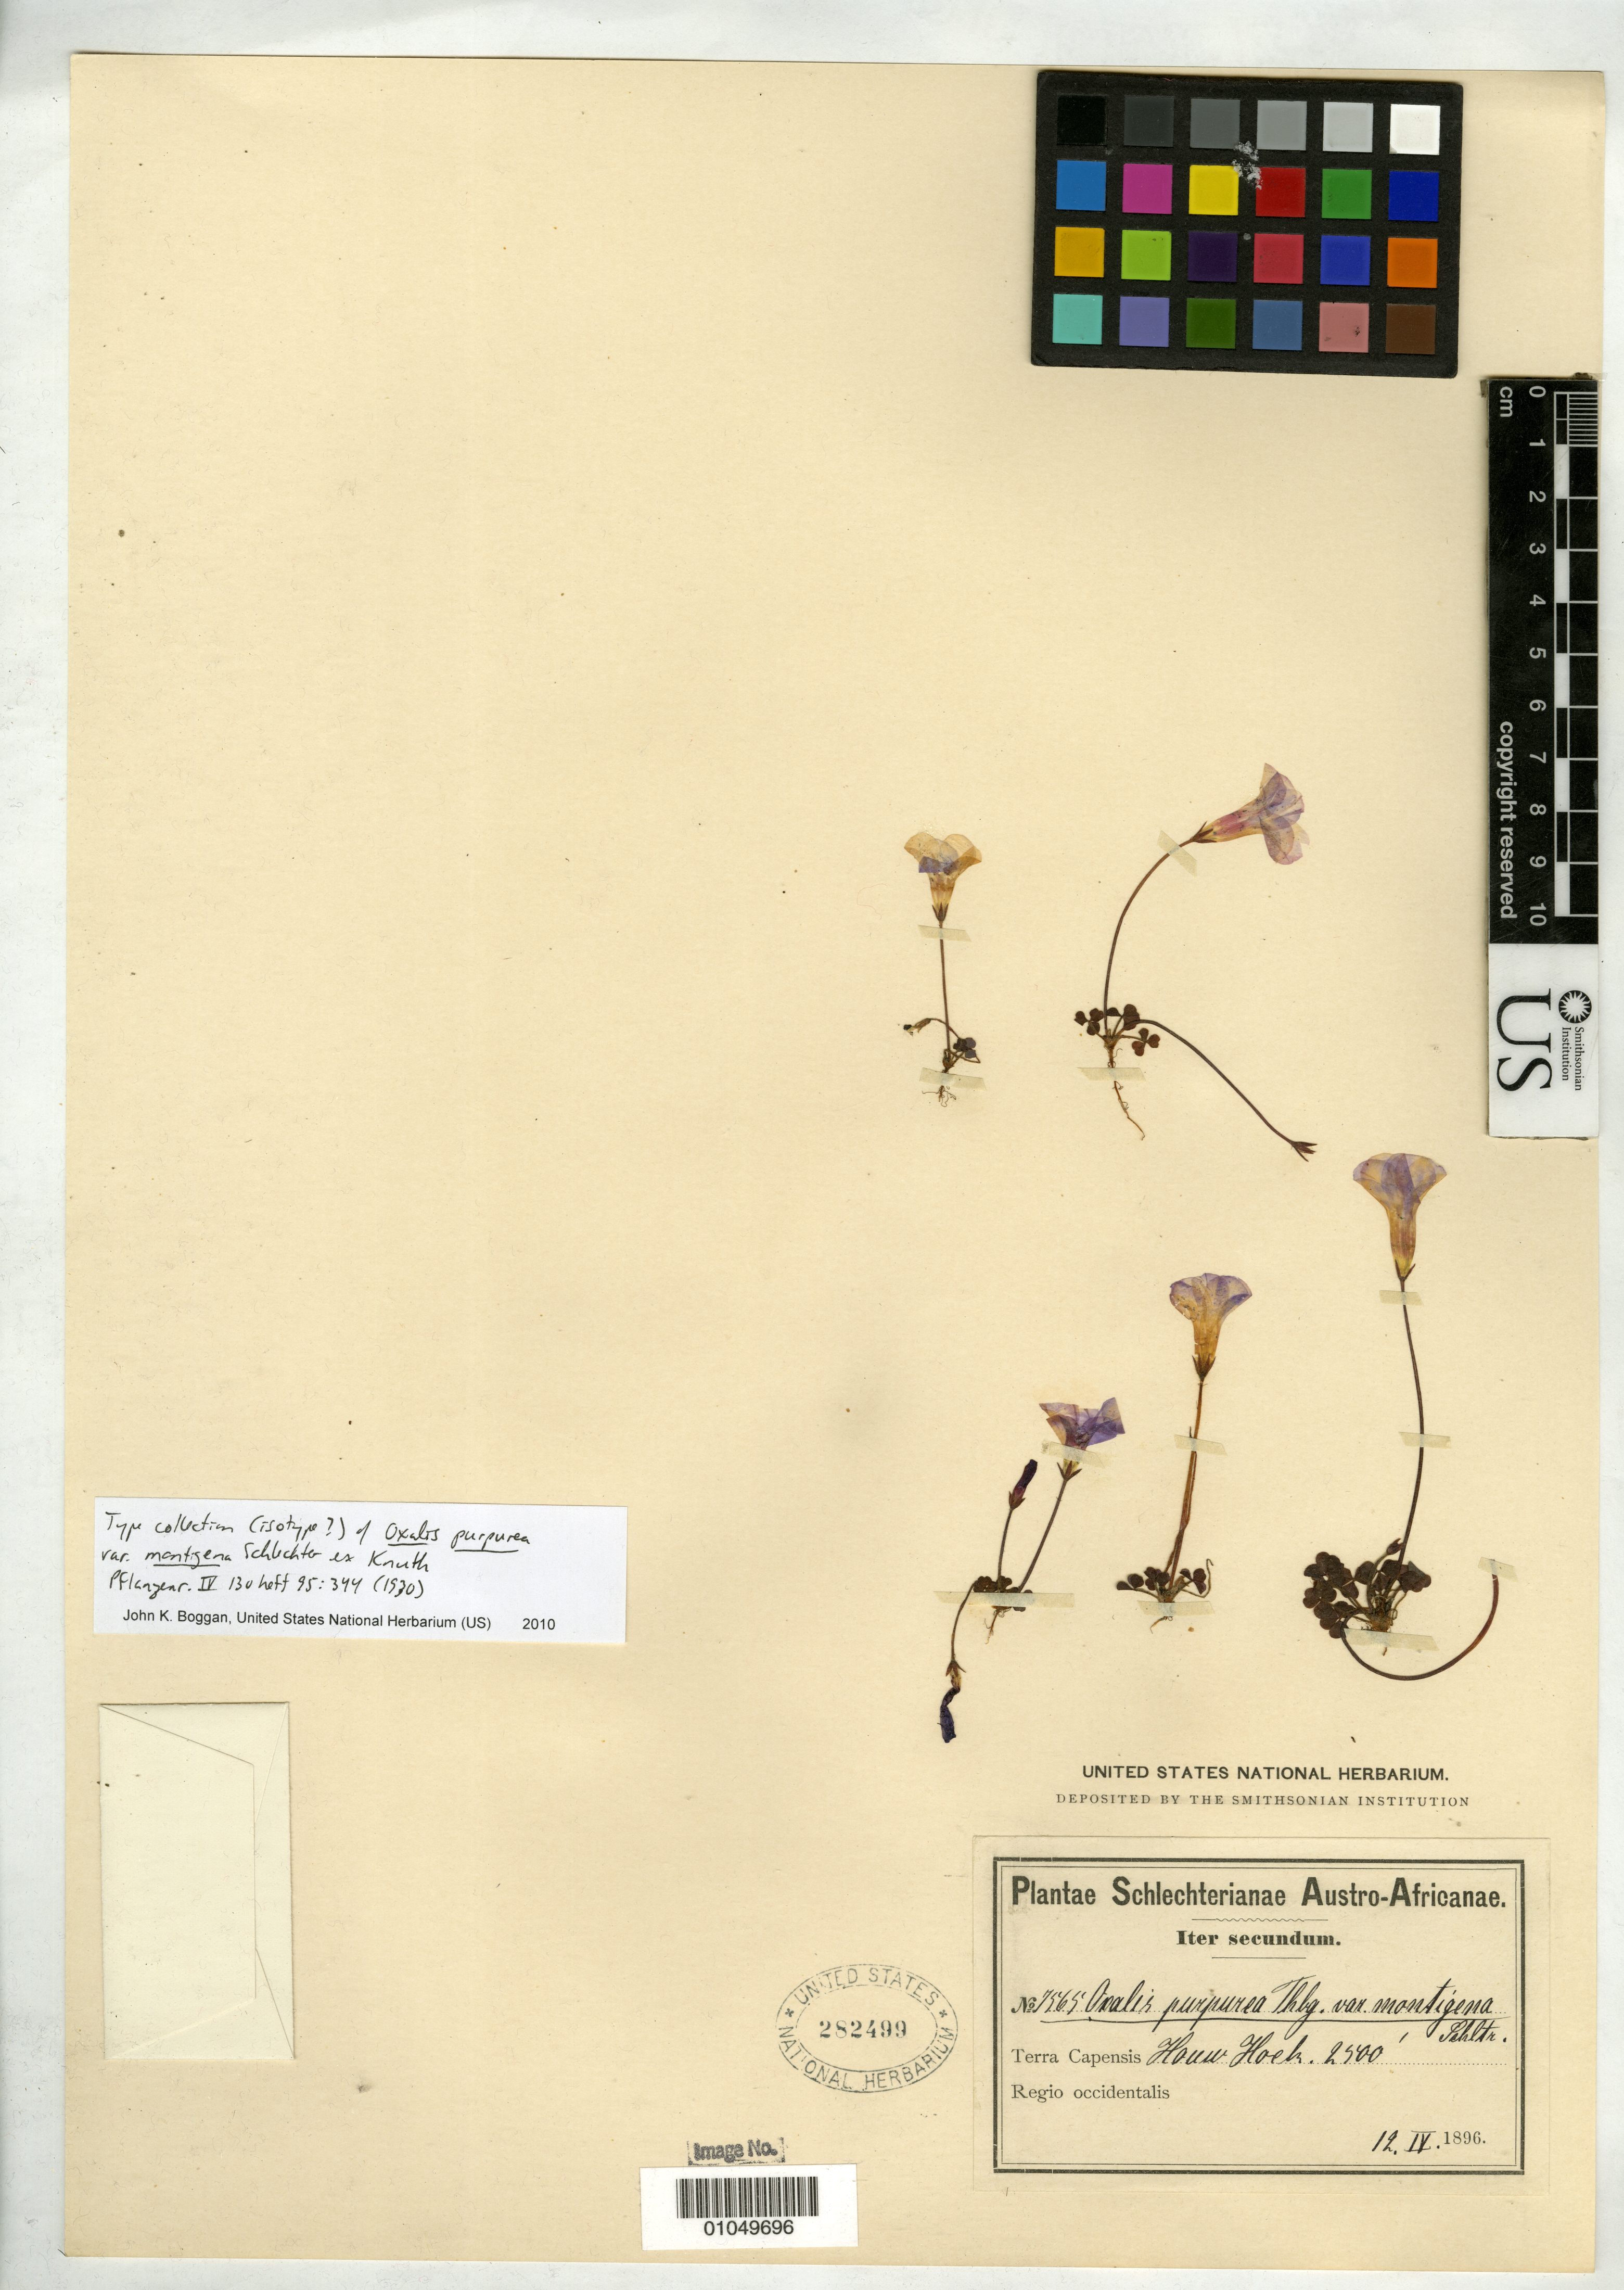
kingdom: Plantae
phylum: Tracheophyta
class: Magnoliopsida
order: Oxalidales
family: Oxalidaceae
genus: Oxalis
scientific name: Oxalis purpurea var. montigena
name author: Schltr. ex R. Knuth in Engl.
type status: Isotype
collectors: F. R. R. Schlechter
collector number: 7565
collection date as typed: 12 Apr 1896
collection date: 1896-04-12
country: South Africa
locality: Terra Capensis, Houw Hoek.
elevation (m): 762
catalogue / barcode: US 282499